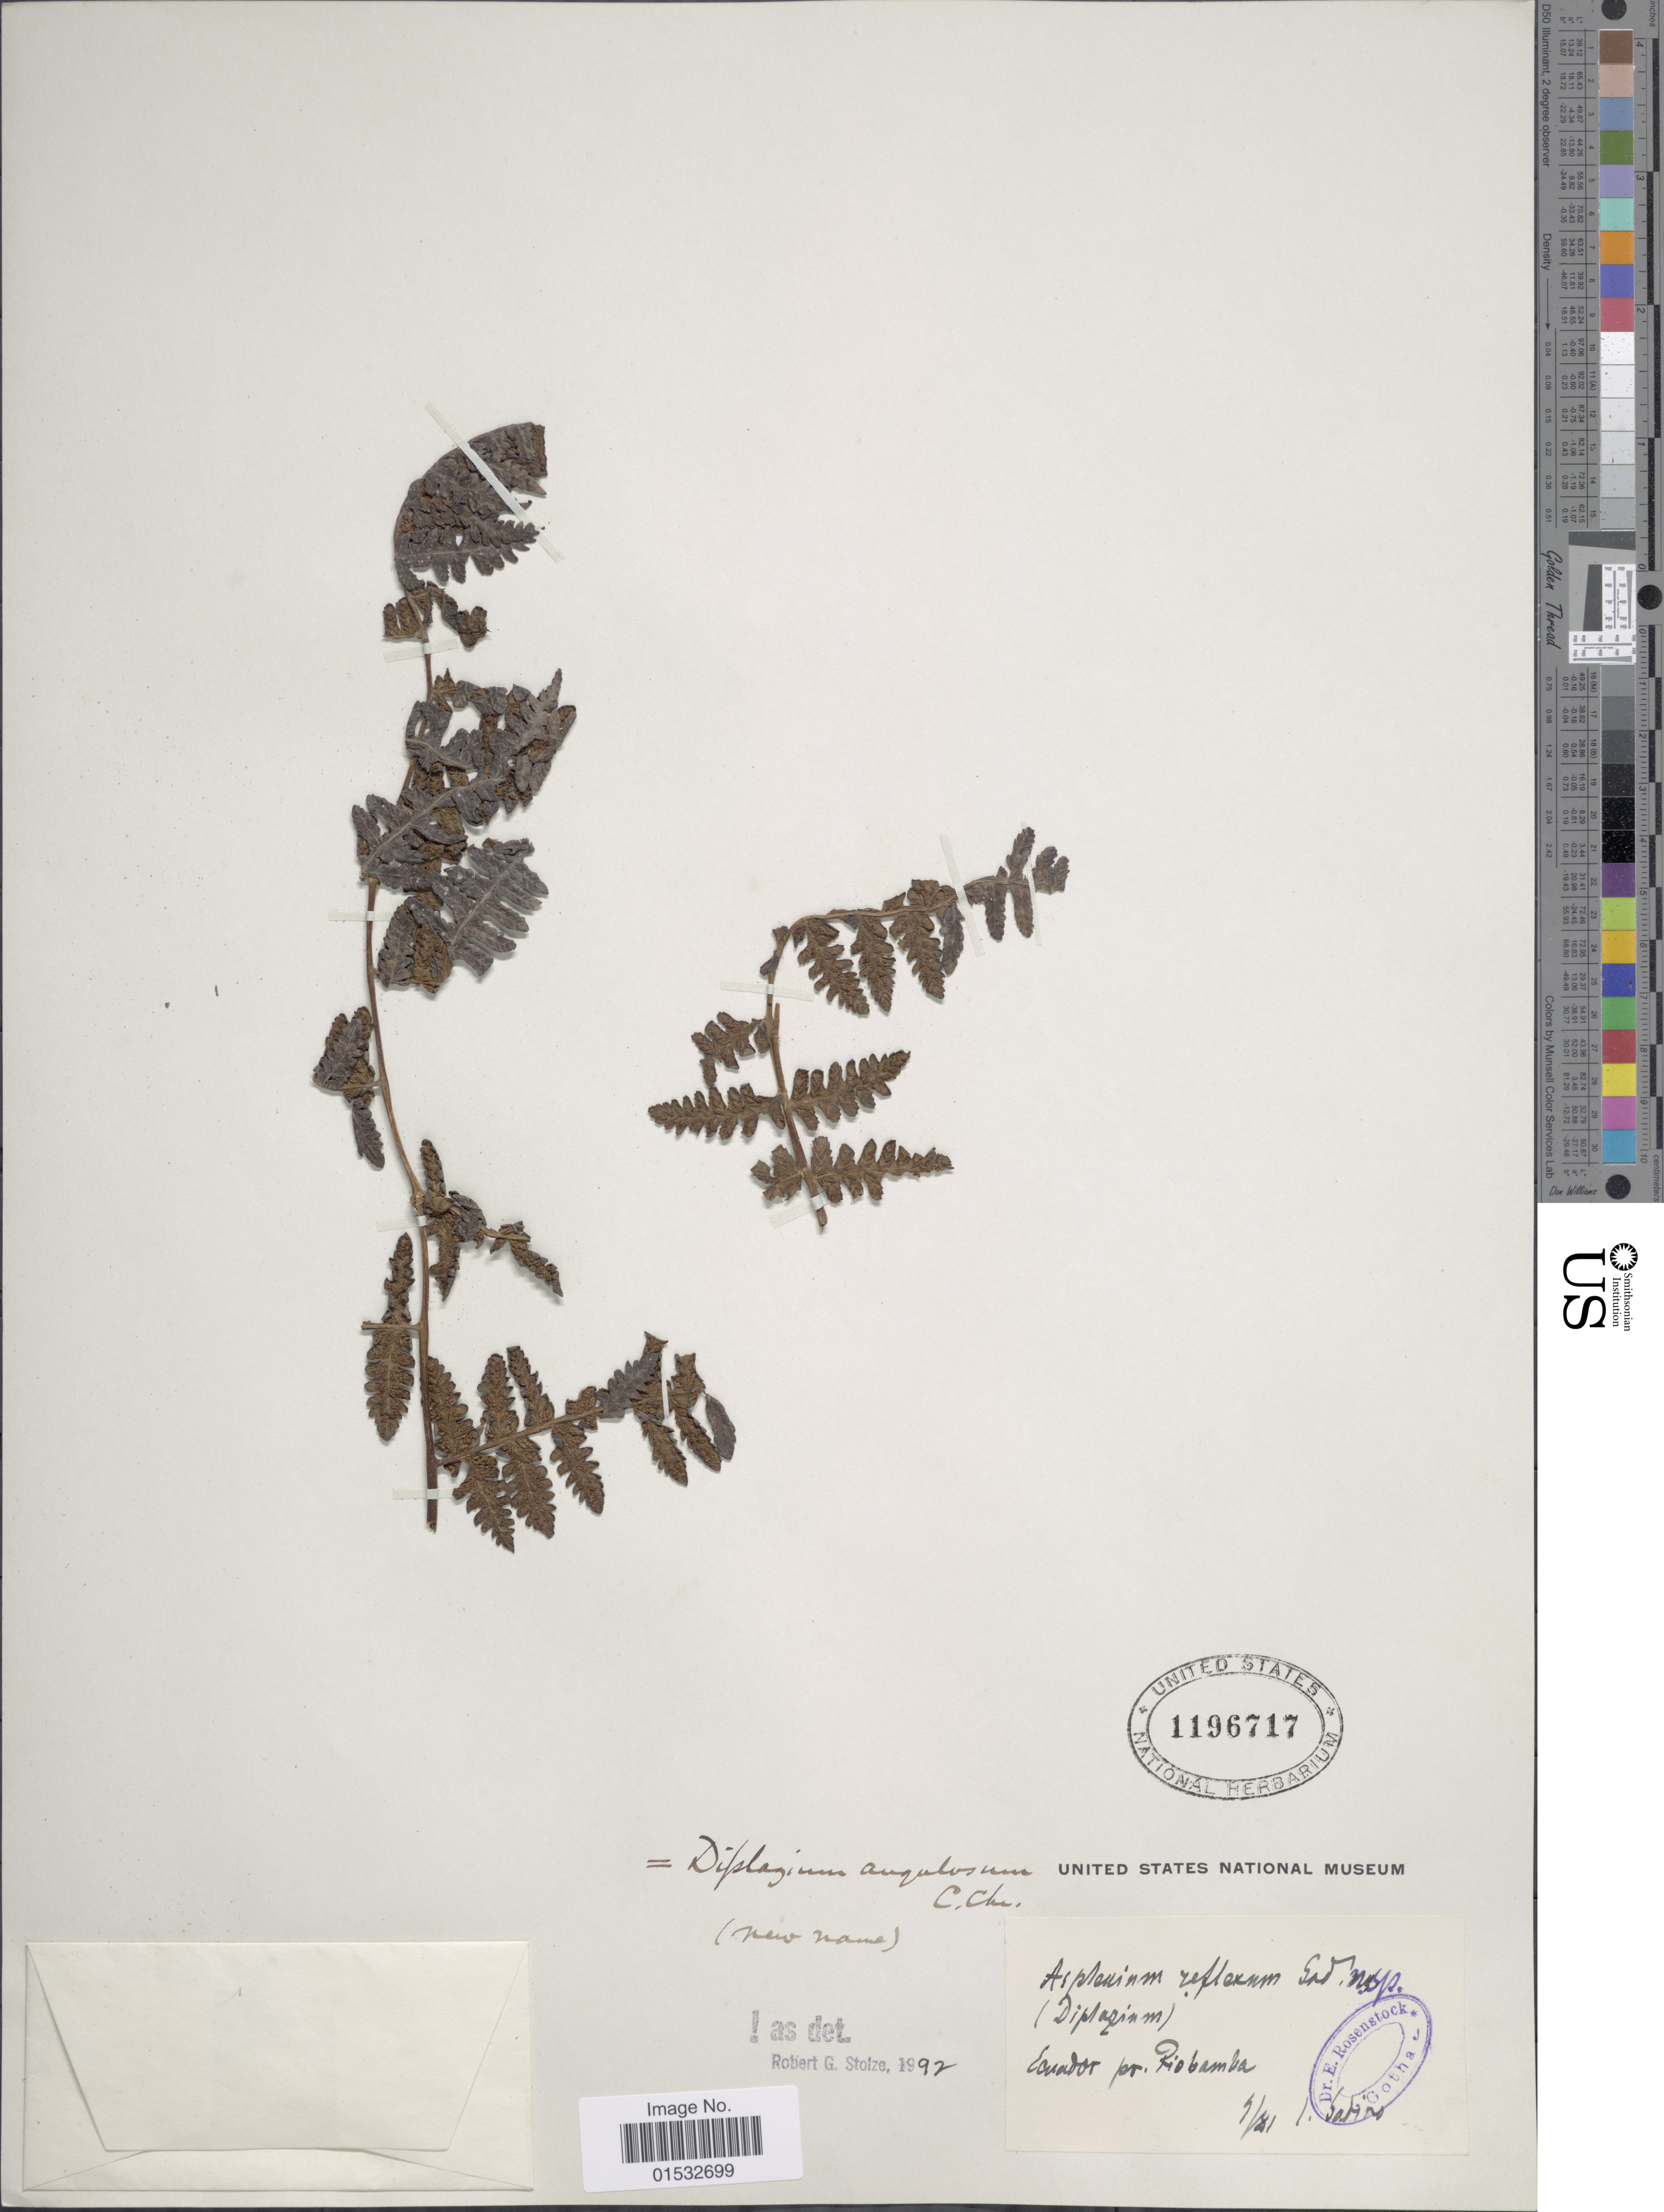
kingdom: Plantae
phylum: Tracheophyta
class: Polypodiopsida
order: Polypodiales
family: Athyriaceae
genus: Diplazium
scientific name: Diplazium angulosum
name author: C. Chr.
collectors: Sodiro, --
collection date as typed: Transcribed d/m/y: /3/81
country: Ecuador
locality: Pr. Riobamba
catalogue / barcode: US 1196717